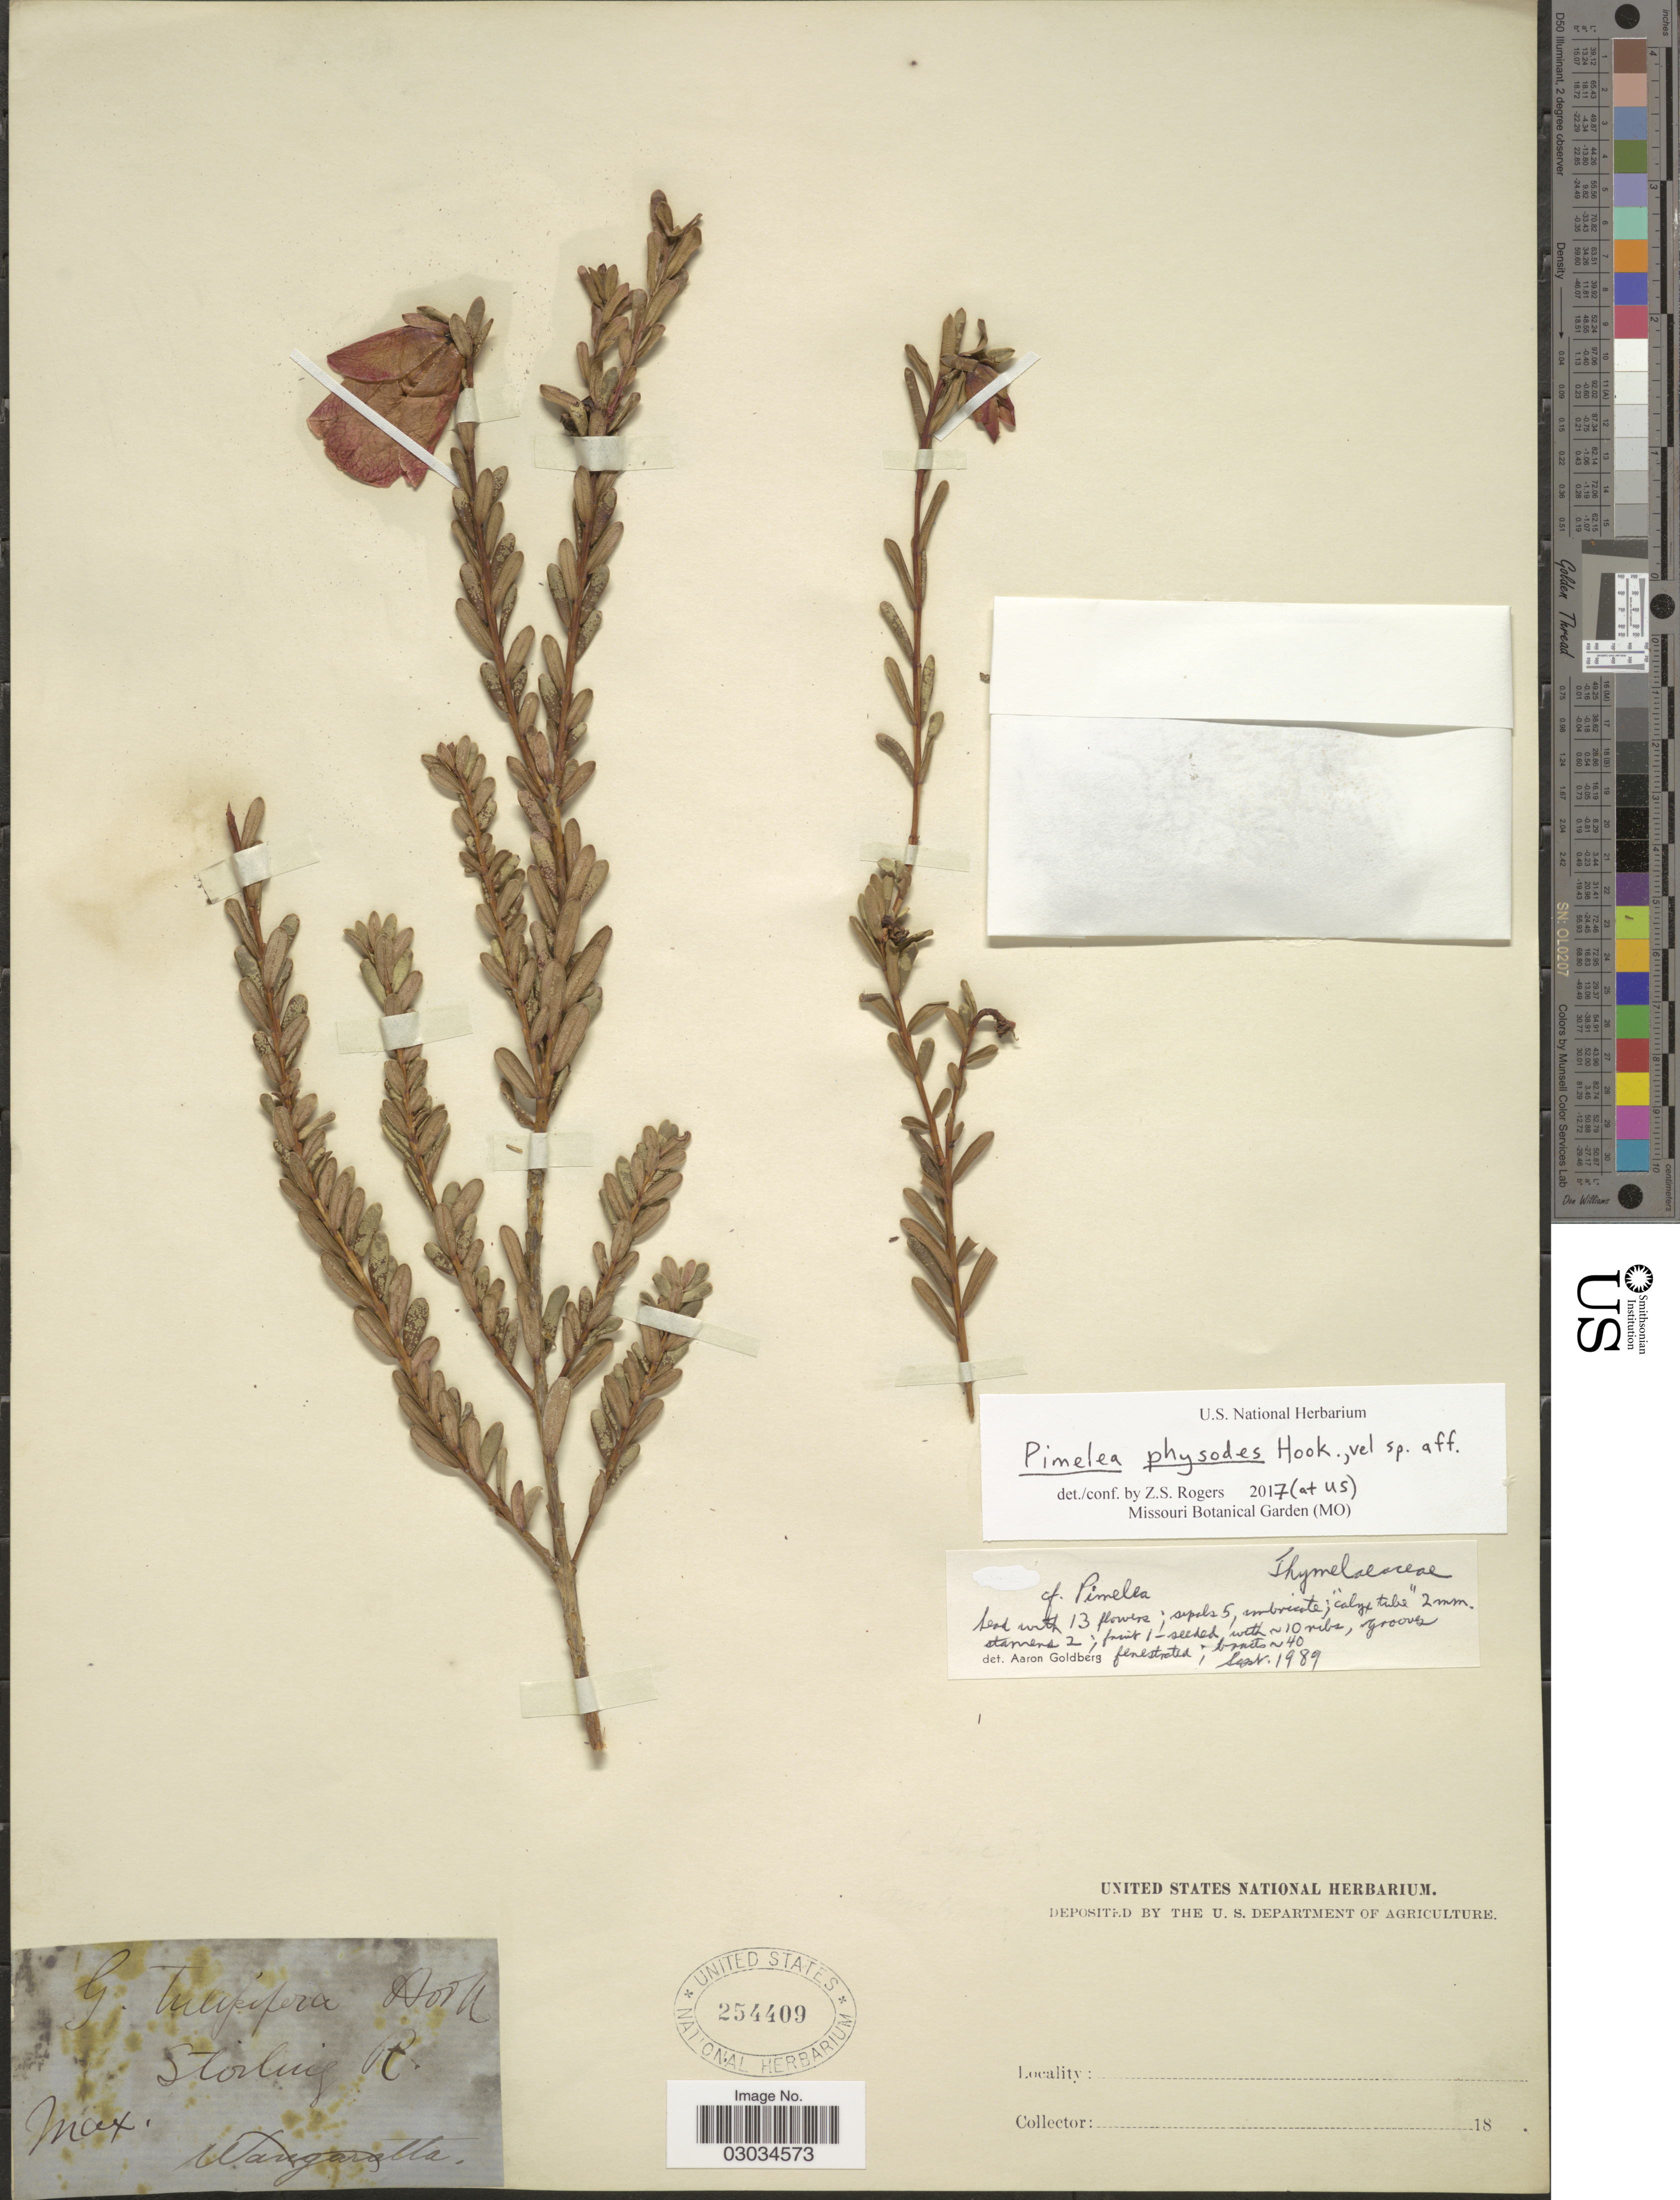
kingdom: Plantae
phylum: Tracheophyta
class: Magnoliopsida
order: Malvales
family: Thymelaeaceae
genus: Pimelea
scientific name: Pimelea physodes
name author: Hook.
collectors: ex herb. United States National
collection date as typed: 18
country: Australia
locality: Wangaratta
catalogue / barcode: US 254409